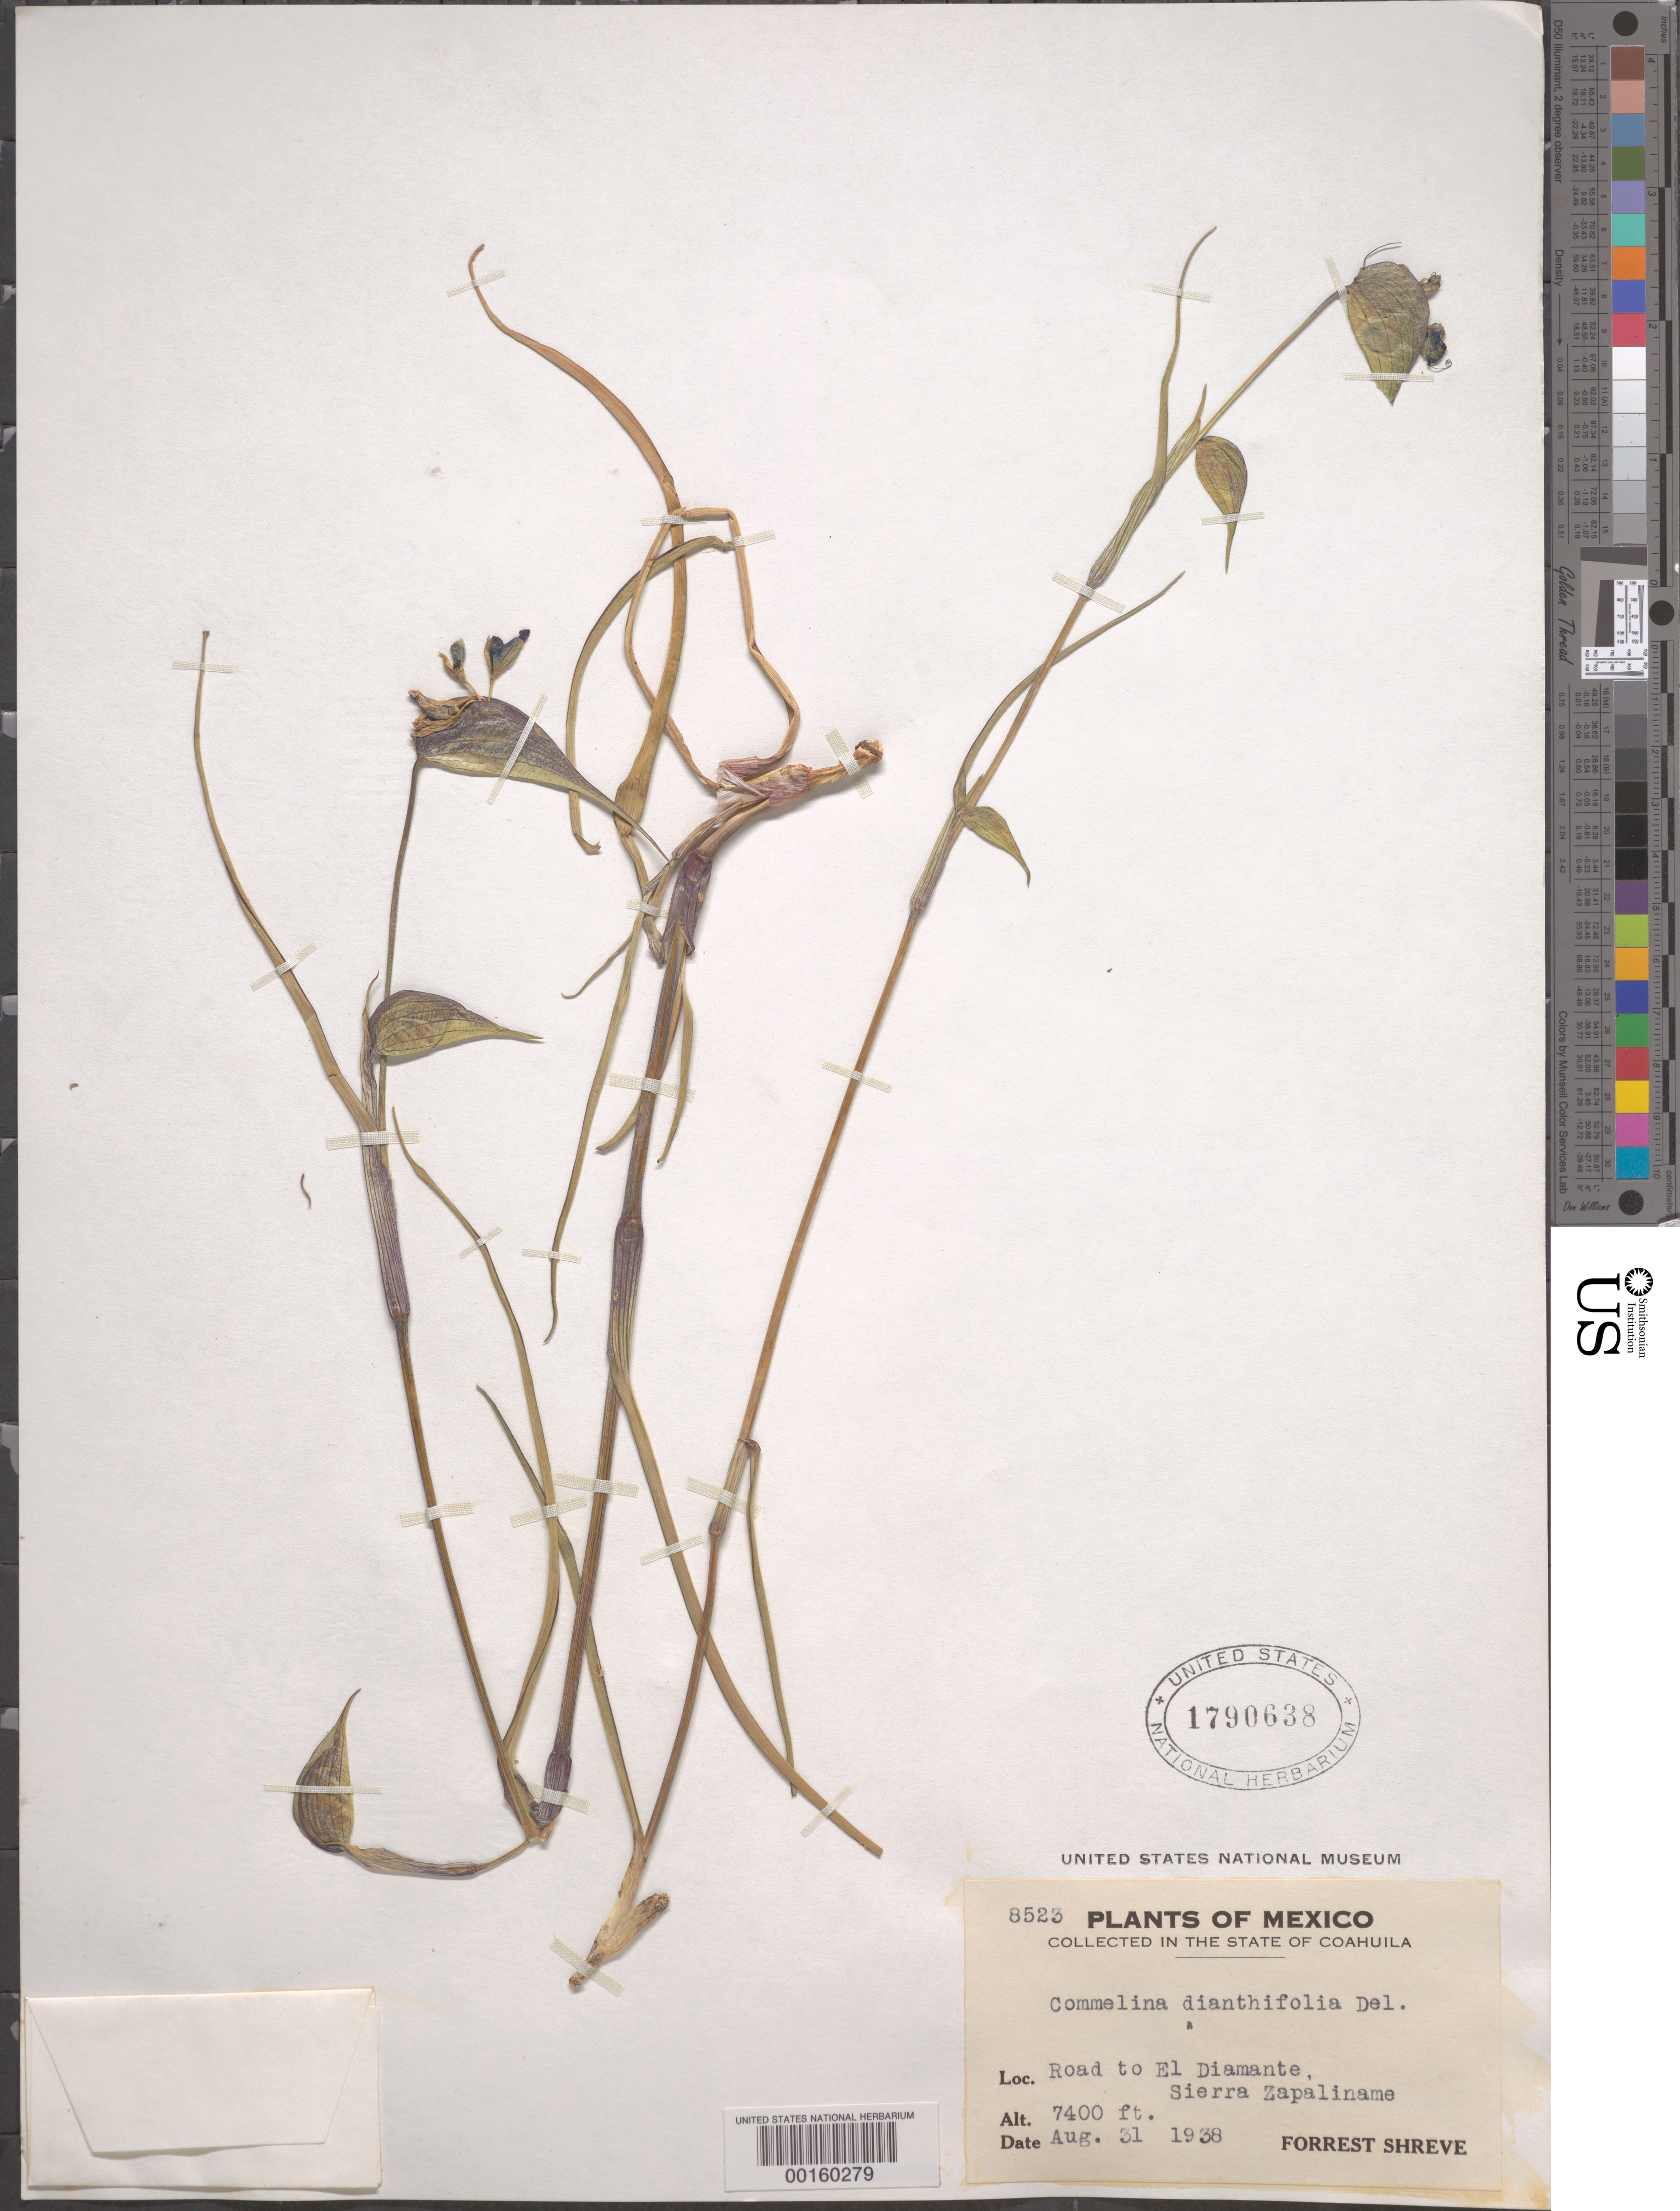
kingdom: Plantae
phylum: Tracheophyta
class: Liliopsida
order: Commelinales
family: Commelinaceae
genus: Commelina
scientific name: Commelina dianthifolia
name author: Redouté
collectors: F. Shreve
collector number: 8523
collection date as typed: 31 Aug 1938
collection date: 1938-08-31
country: Mexico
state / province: Coahuila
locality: Sierra Zapaliname; road to El Diamante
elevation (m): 2257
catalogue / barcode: US 1790638